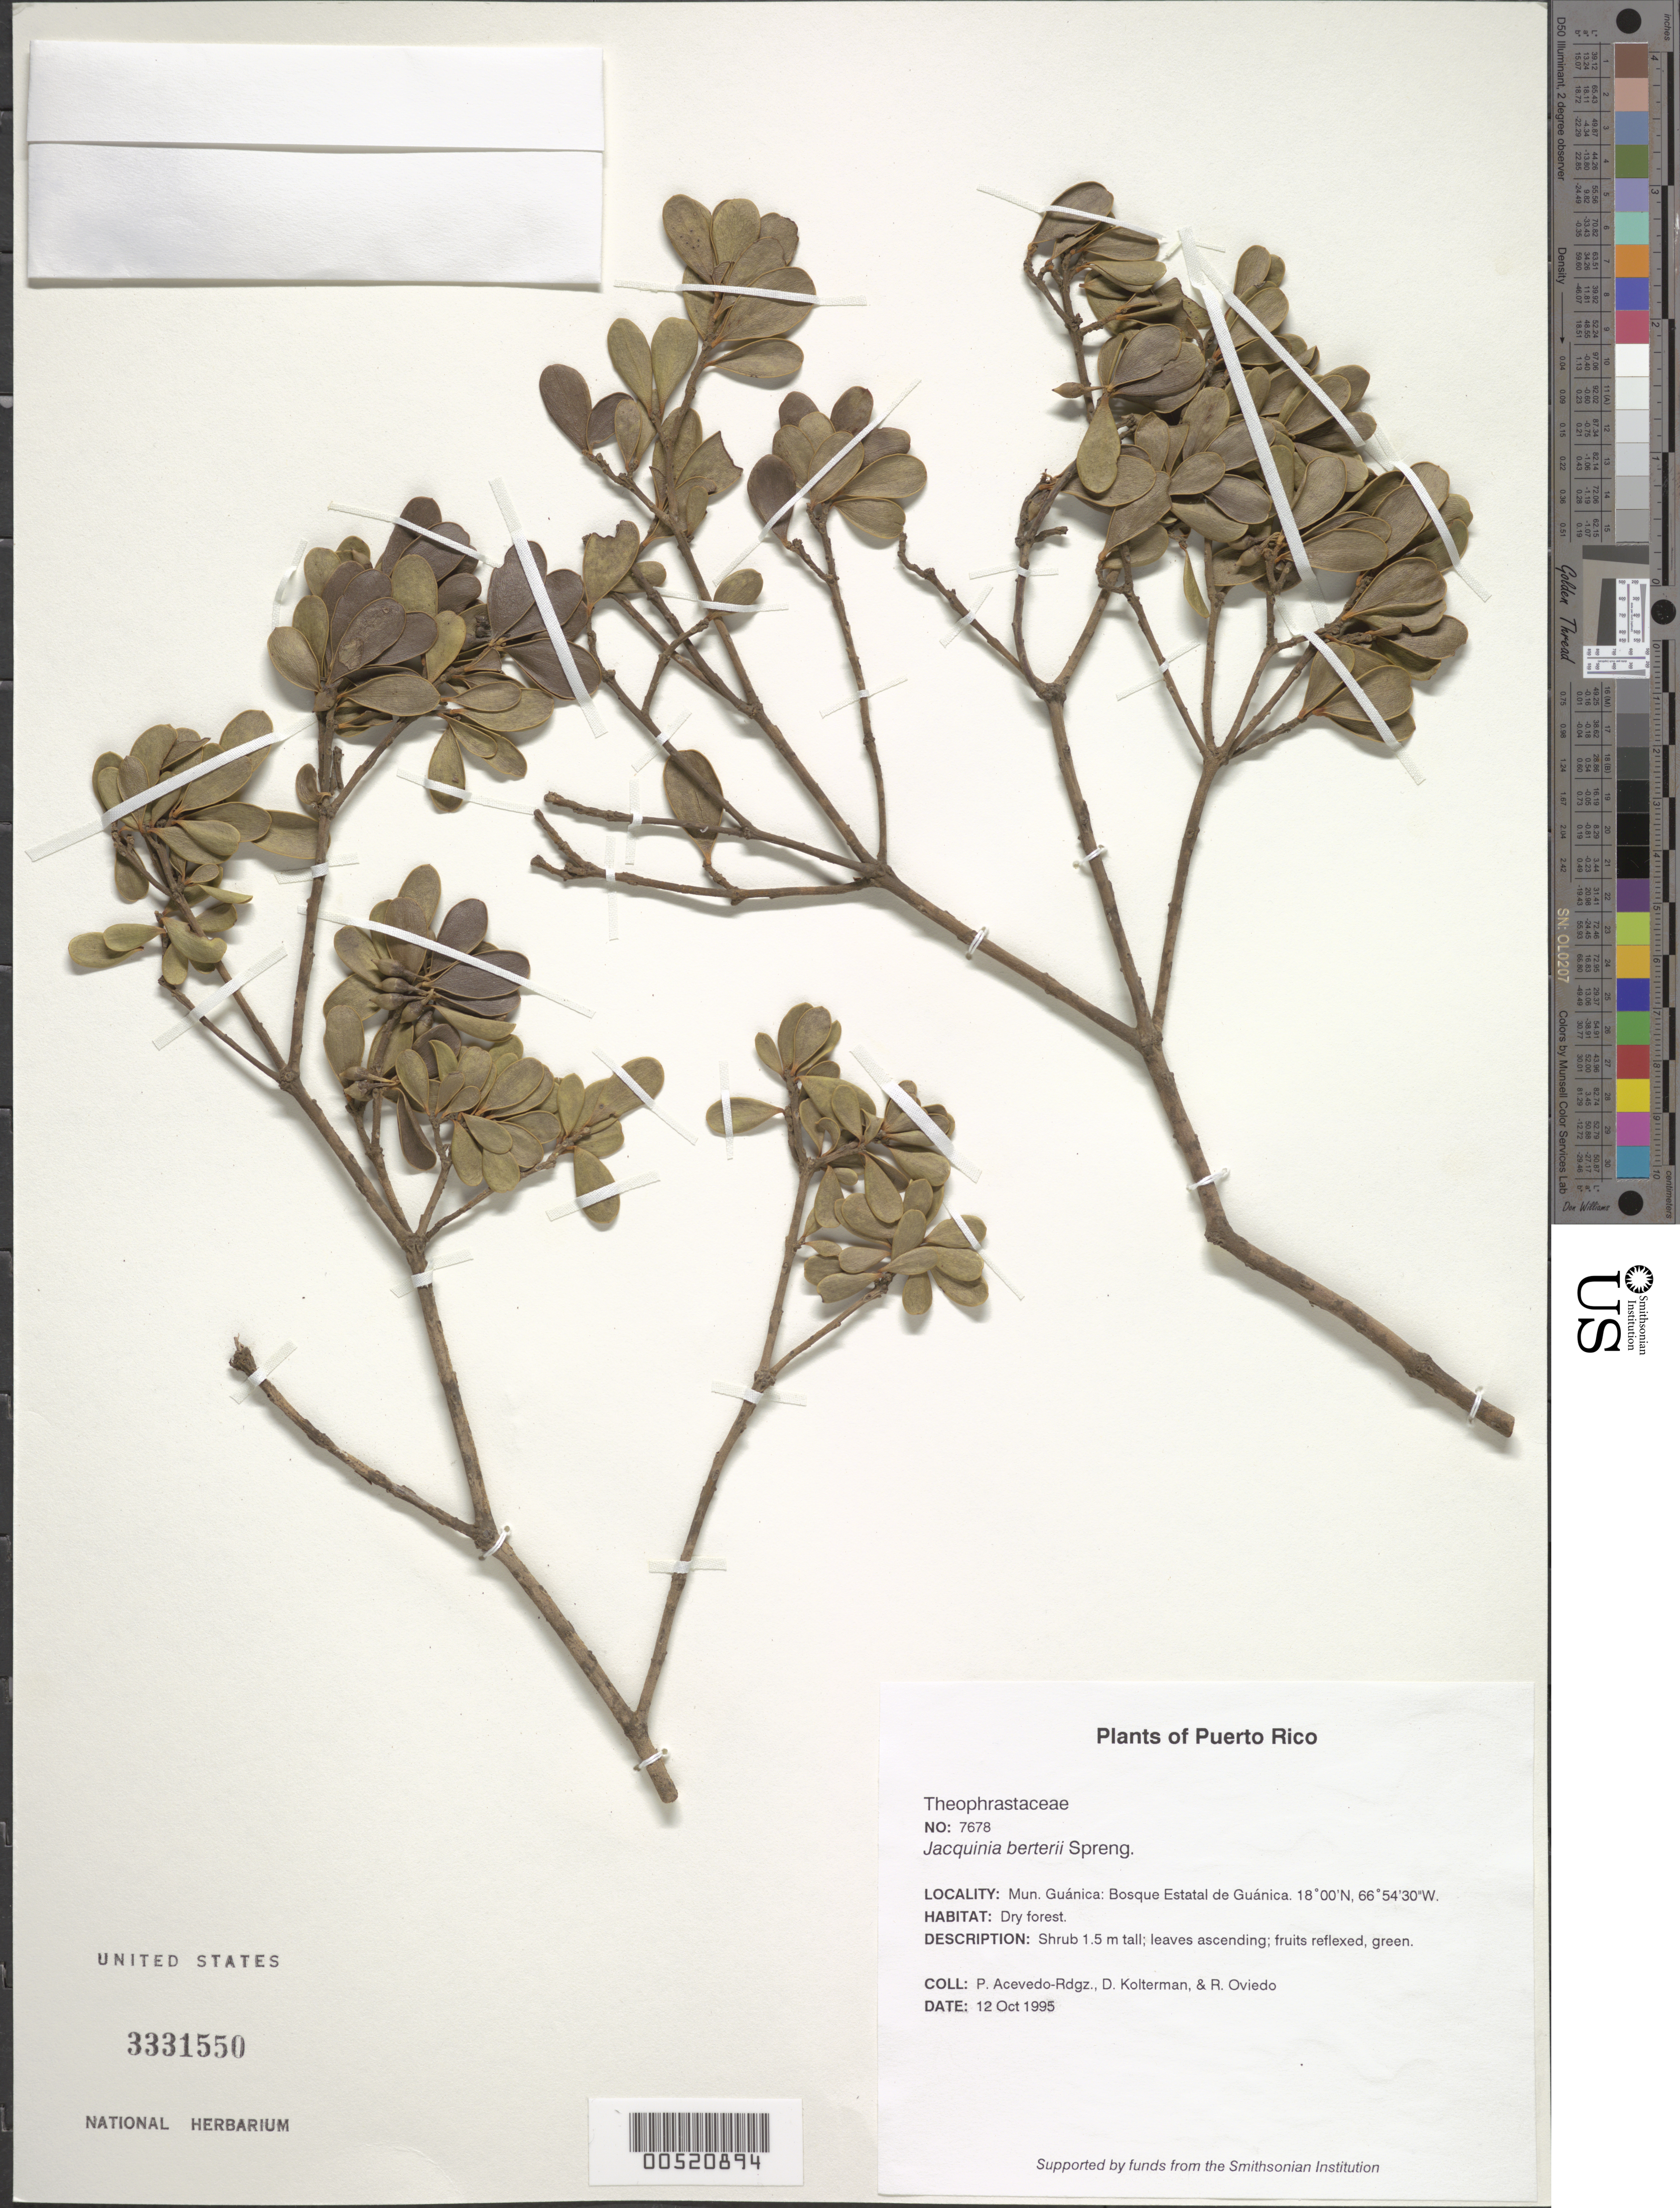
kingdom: Plantae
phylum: Tracheophyta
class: Magnoliopsida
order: Ericales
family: Primulaceae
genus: Jacquinia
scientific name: Jacquinia berteroi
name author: Spreng.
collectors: P. Acevedo-Rodr., D. Kolterman & R. Oviedo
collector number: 7678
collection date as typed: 12 Oct 1995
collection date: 1995-10-12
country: Puerto Rico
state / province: Guánica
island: Puerto Rico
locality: Guánica; Bosque Estatal de Guánica; along road 334, a few km from the Ranger's station.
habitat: Dry forest.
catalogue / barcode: US 3331550